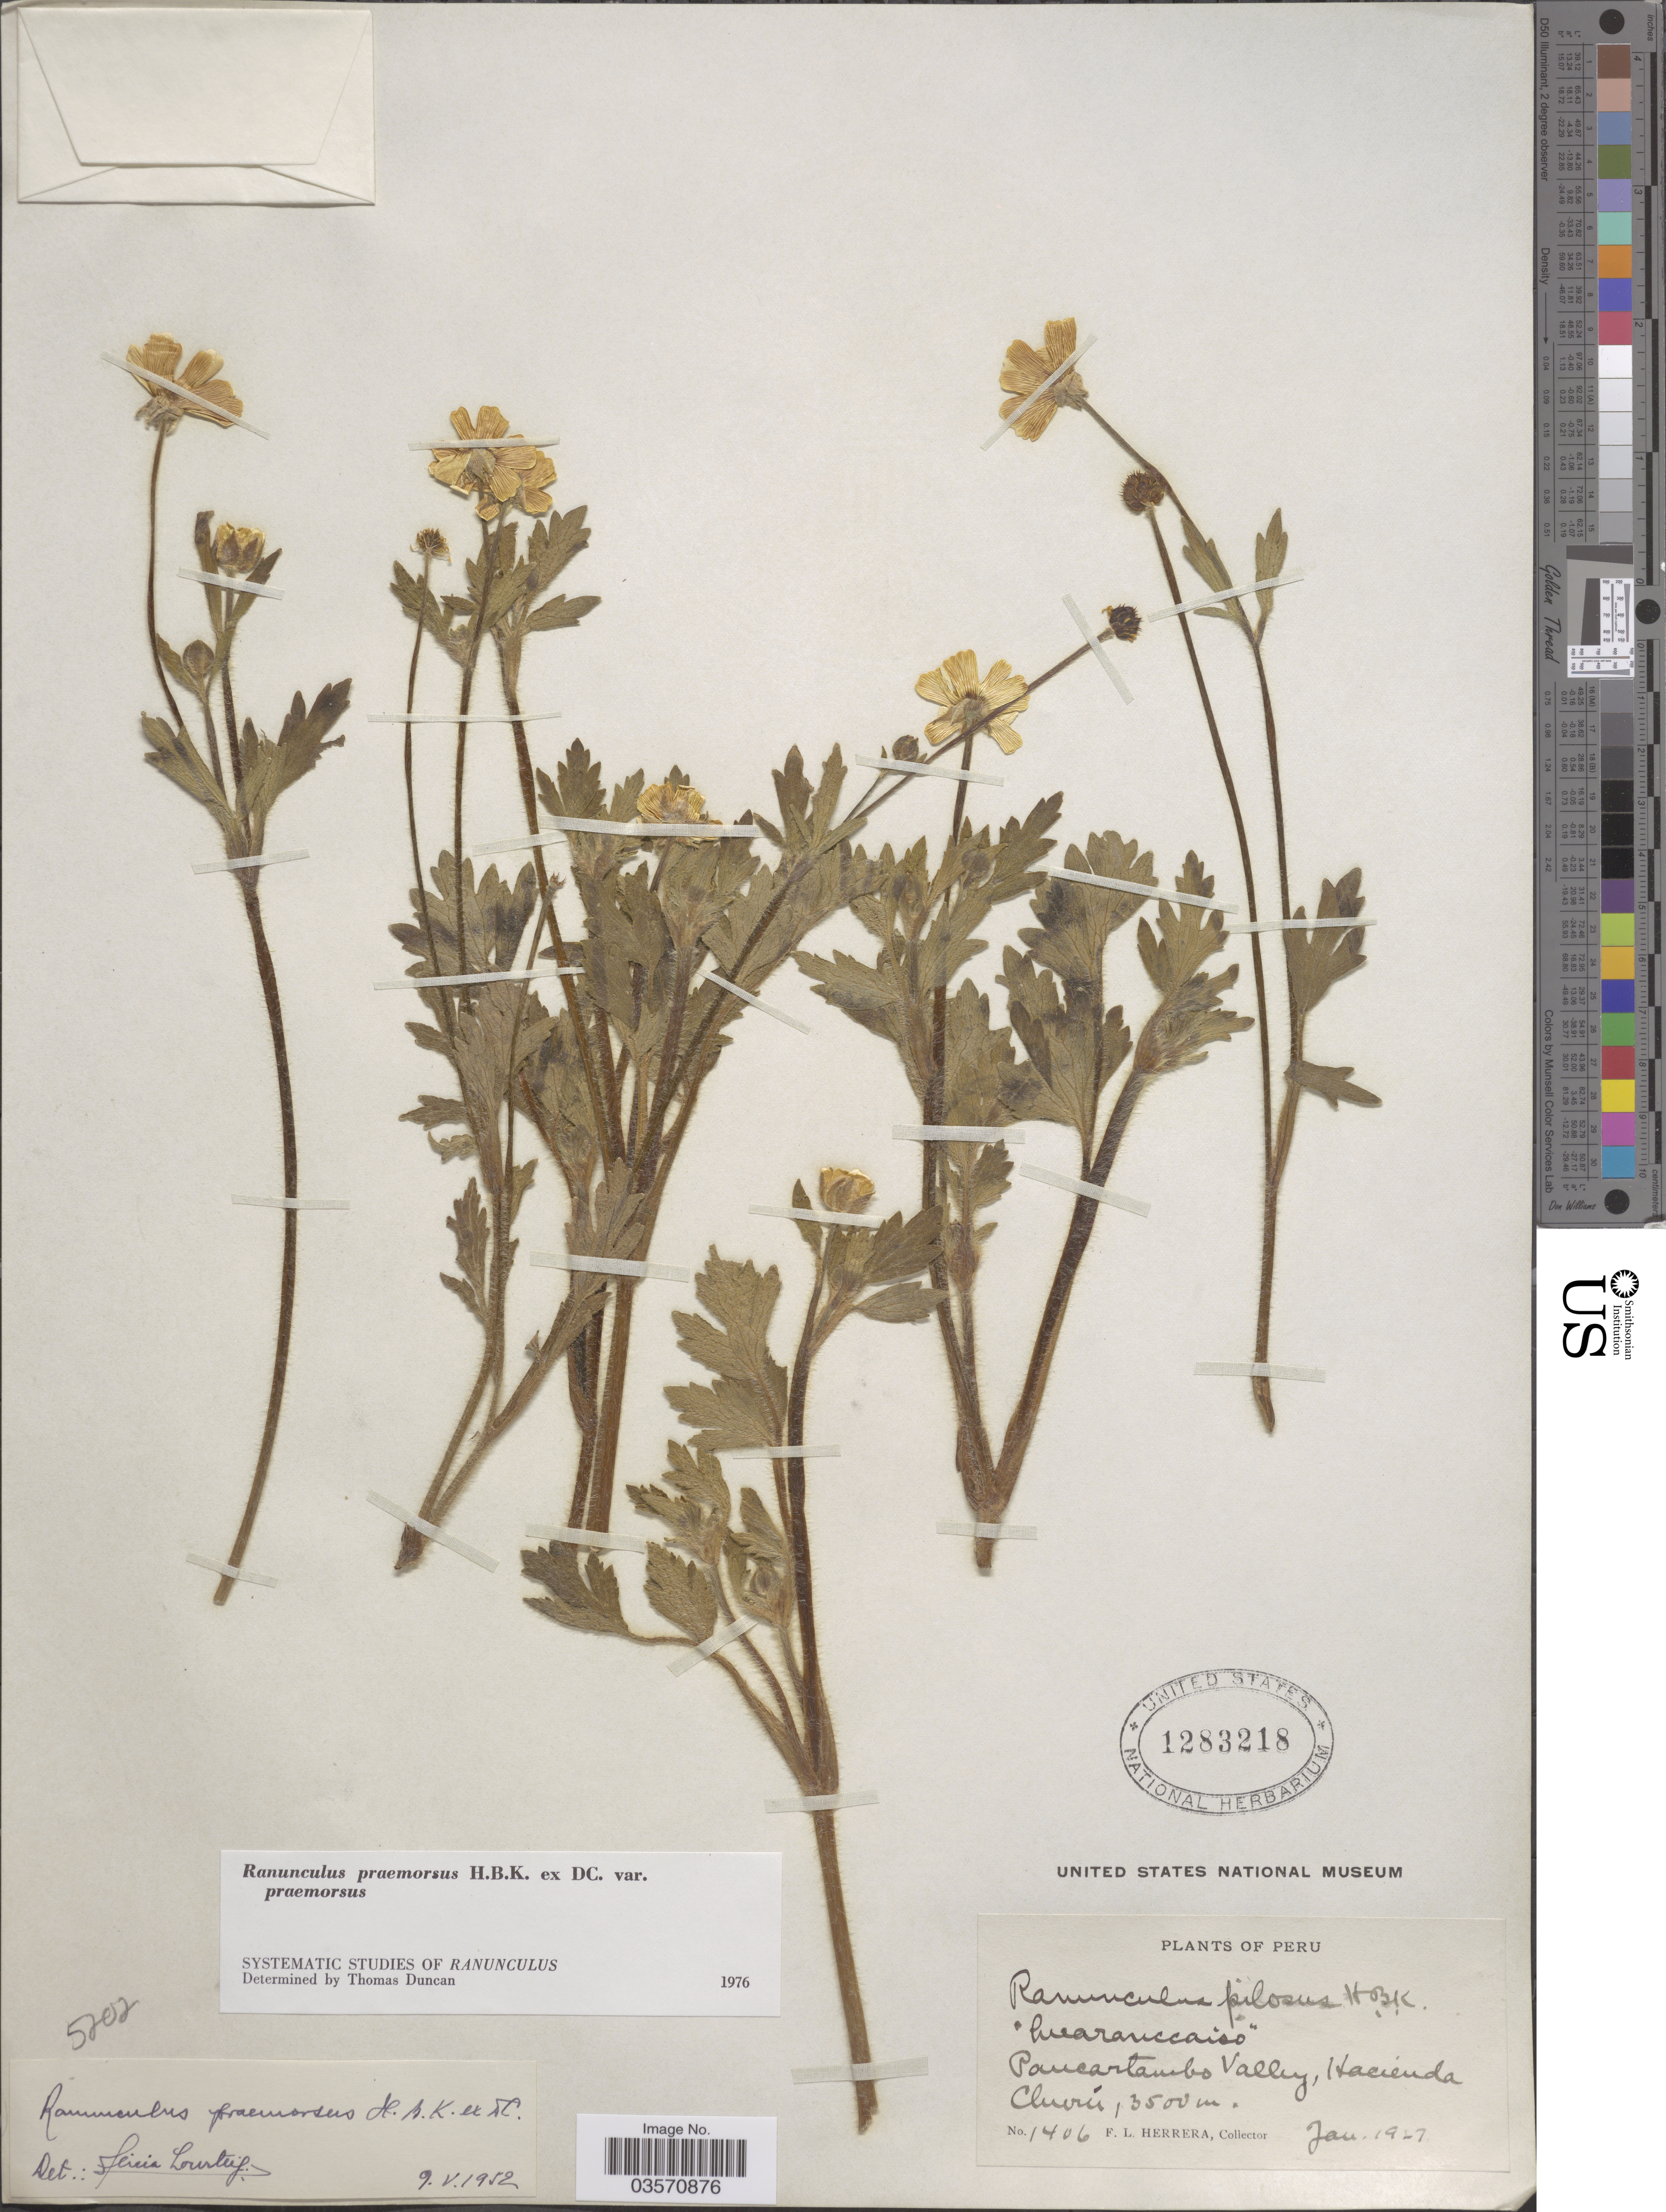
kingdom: Plantae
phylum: Tracheophyta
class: Magnoliopsida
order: Ranunculales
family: Ranunculaceae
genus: Ranunculus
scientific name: Ranunculus praemorsus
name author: Kunth ex DC.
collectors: F. L. Herrera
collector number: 1406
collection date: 1927-01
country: Peru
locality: Paucartambo Valley, Hacienda Churu.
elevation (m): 3500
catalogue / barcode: US 1283218